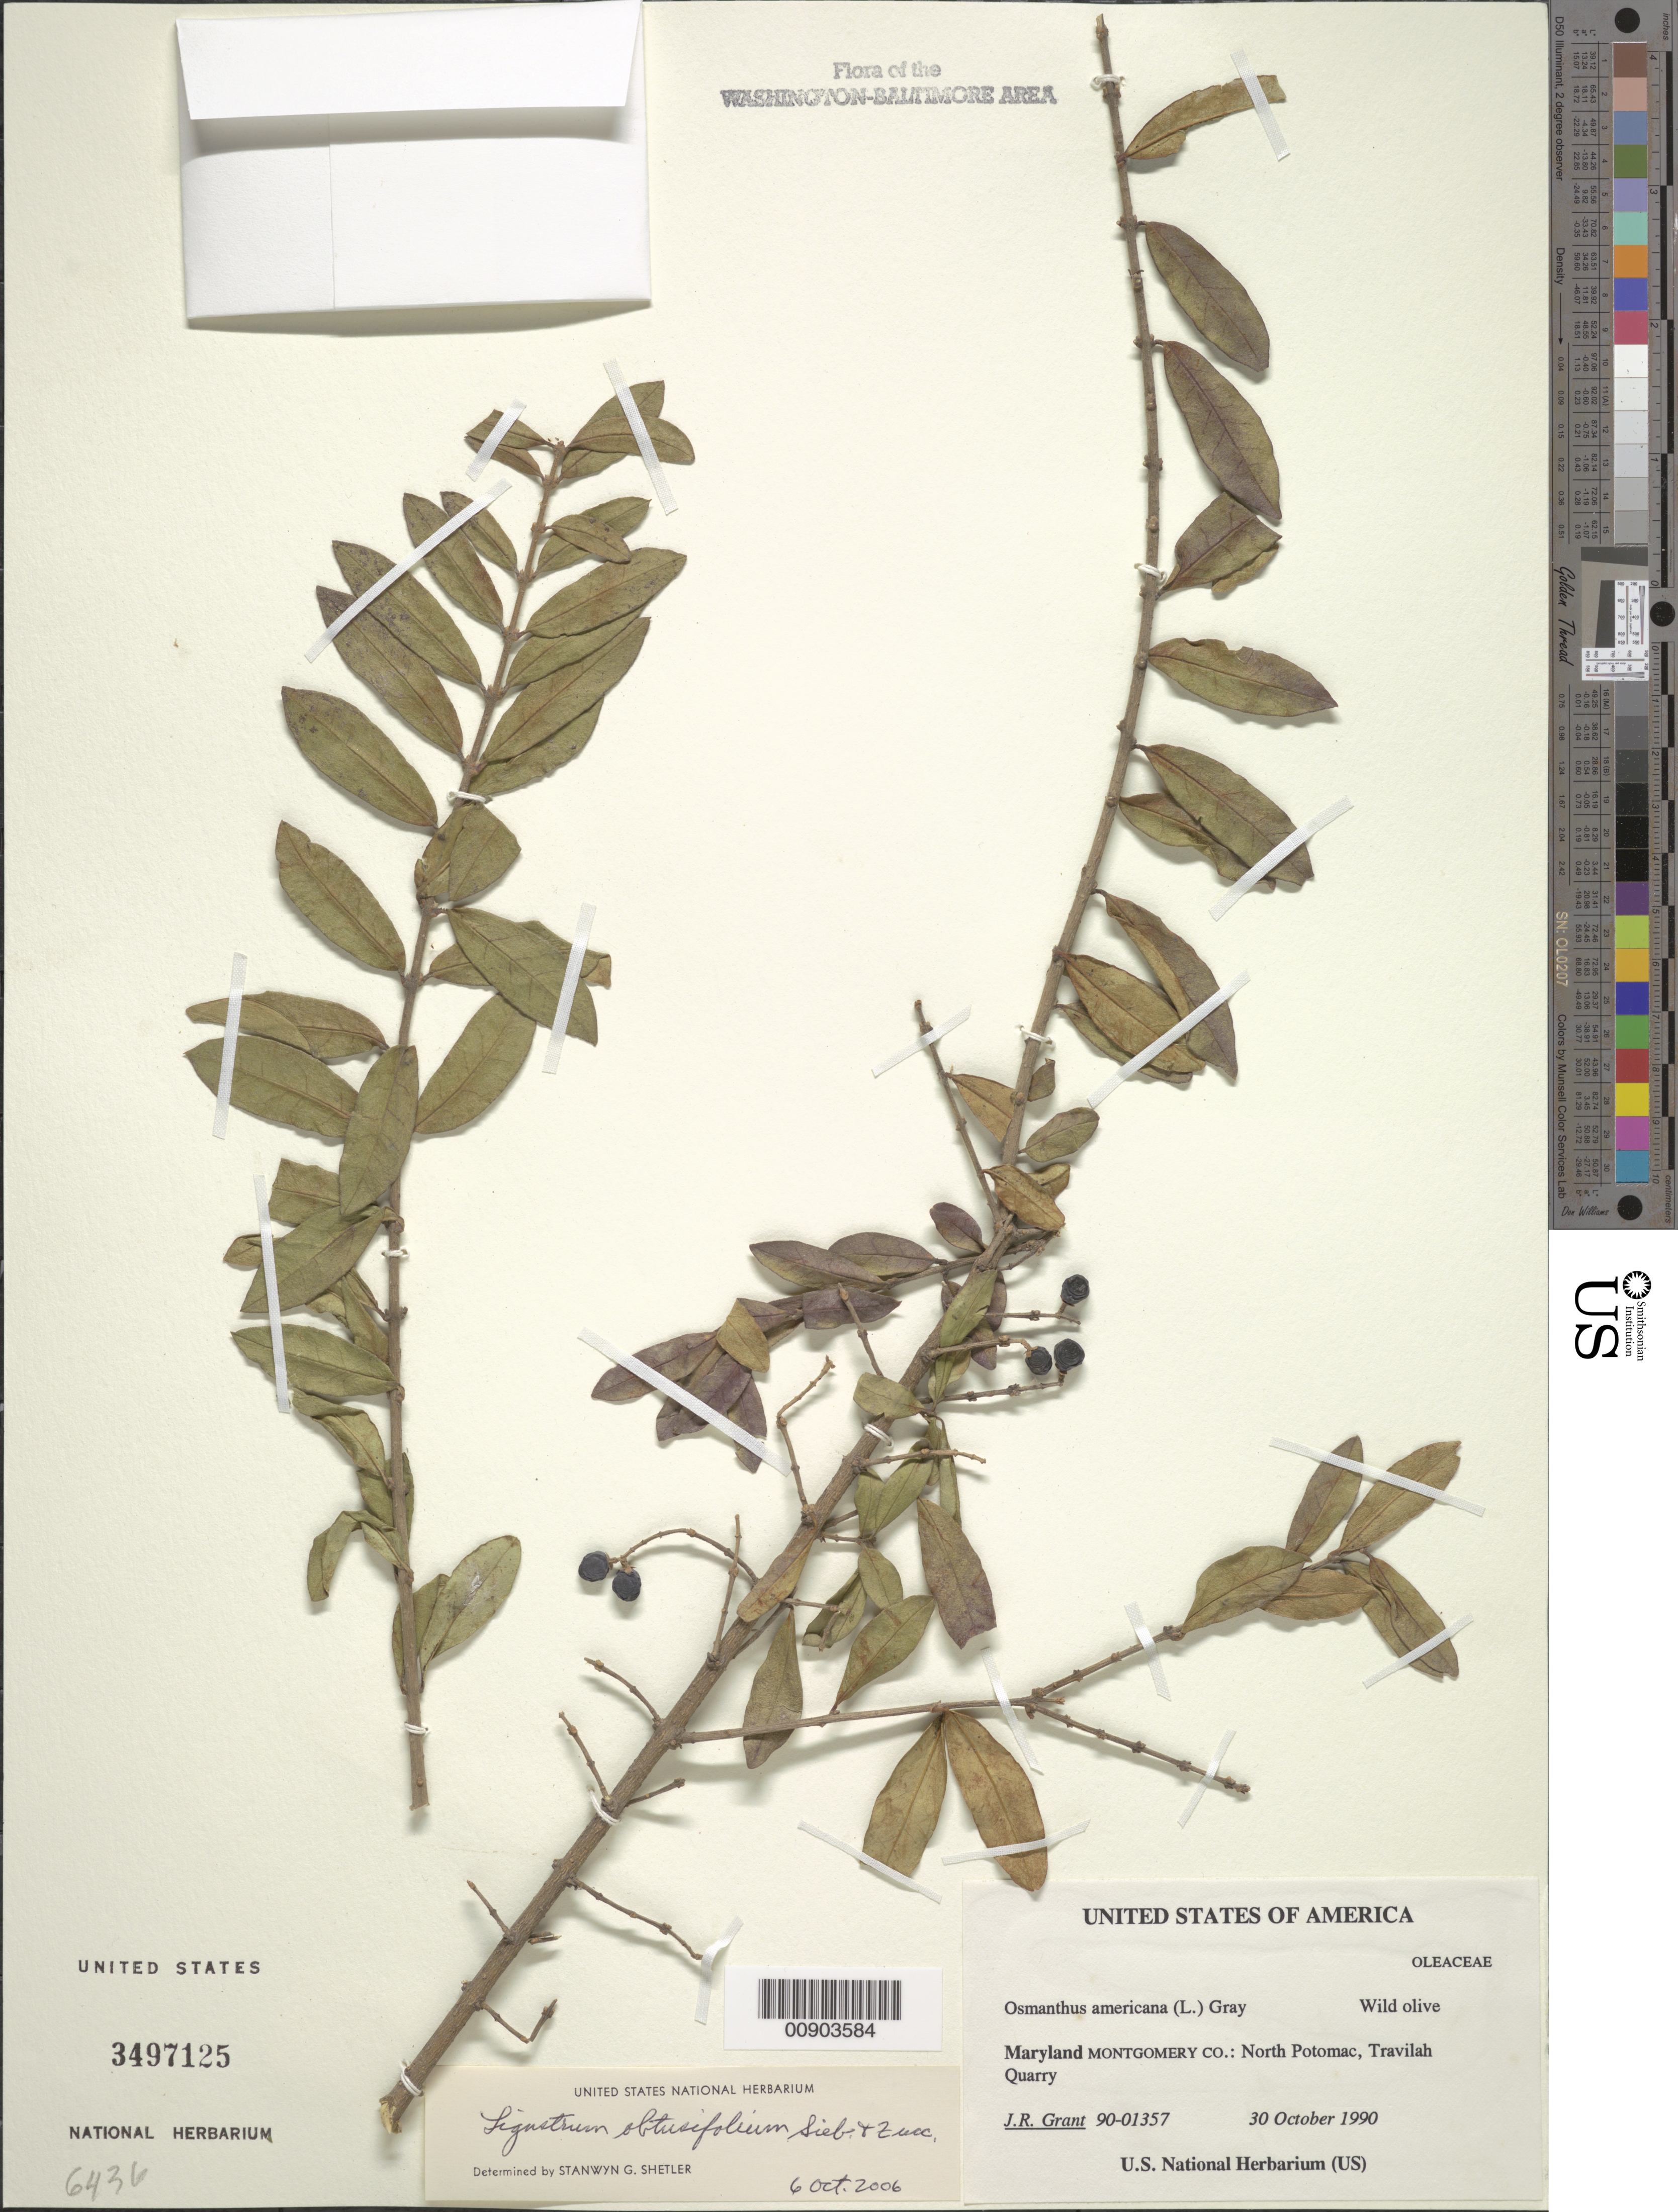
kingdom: Plantae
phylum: Tracheophyta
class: Magnoliopsida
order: Lamiales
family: Oleaceae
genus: Ligustrum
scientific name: Ligustrum obtusifolium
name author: Siebert & Zucc.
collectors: J. R. Grant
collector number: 90-01357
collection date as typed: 30 October 1990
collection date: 1990-10-30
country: United States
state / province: Maryland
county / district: Montgomery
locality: North Potomac, Travilah Quarry.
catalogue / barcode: US 3497125